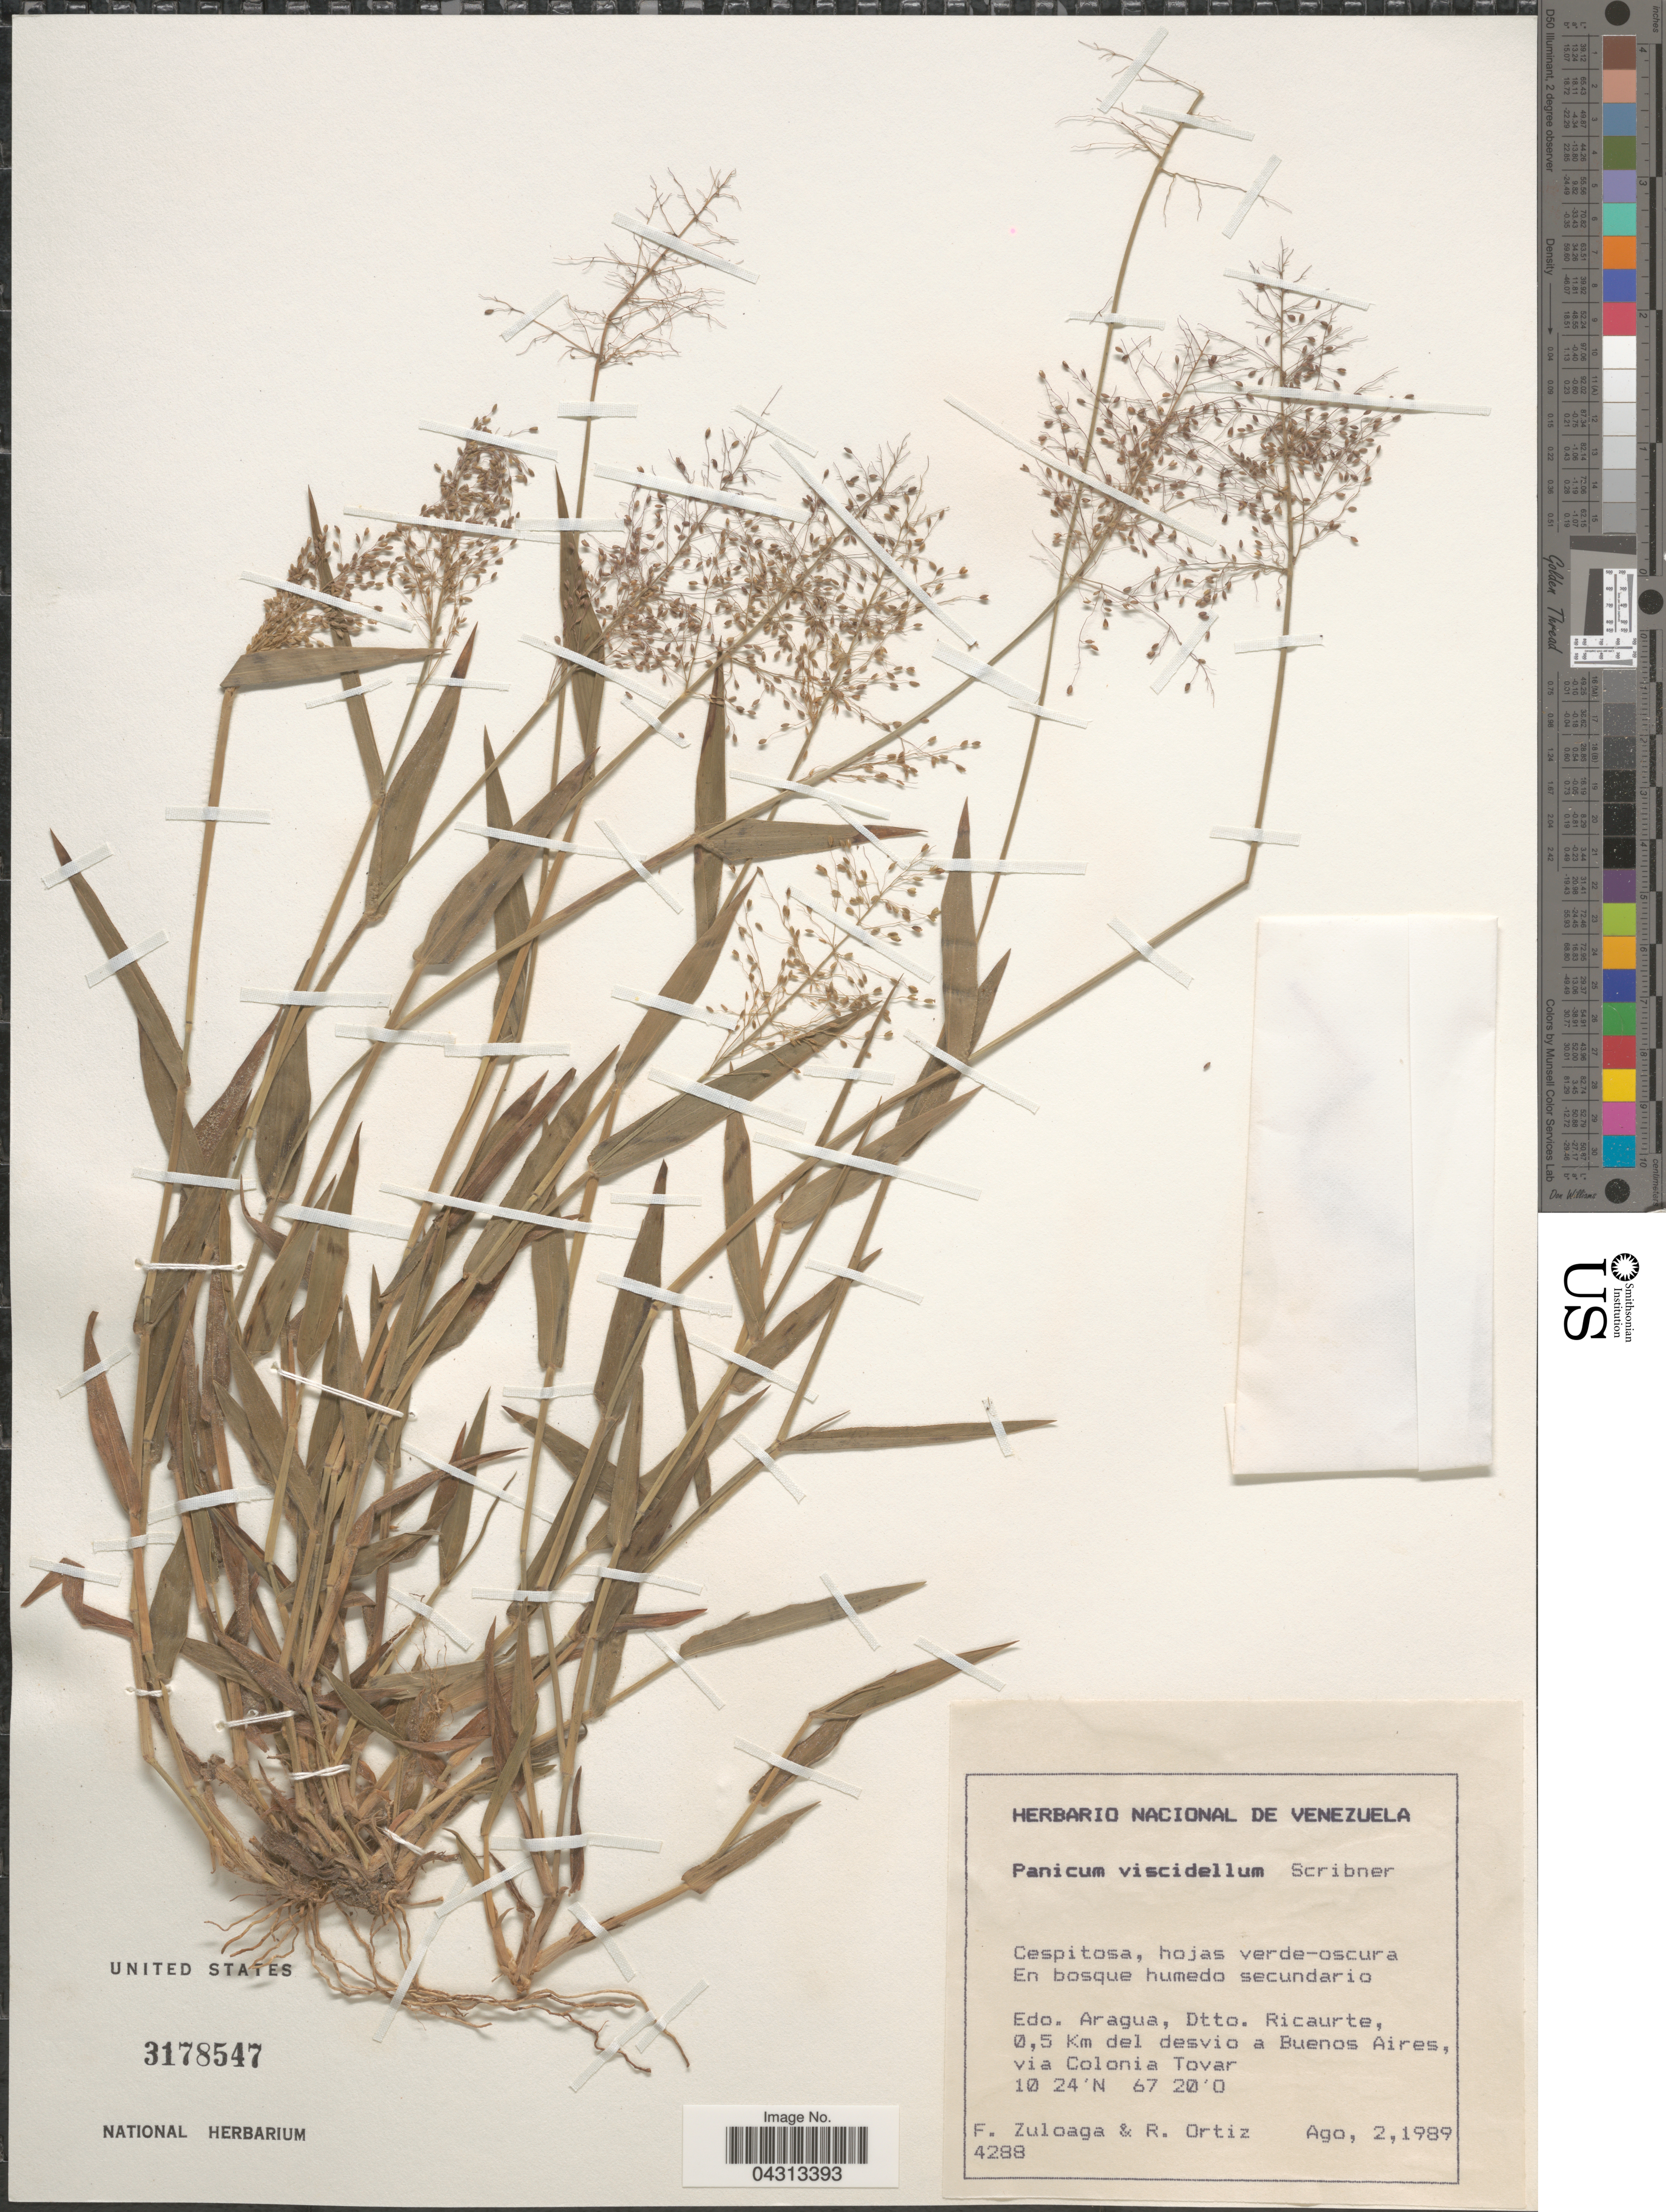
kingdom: Plantae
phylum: Tracheophyta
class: Liliopsida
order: Poales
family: Poaceae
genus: Dichanthelium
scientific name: Dichanthelium viscidellum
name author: (Scribn.) Gould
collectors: F. Zuloaga & R. Ortiz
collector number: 4288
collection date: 1989-08-02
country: Venezuela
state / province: Aragua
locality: Dtto. Ricaurte, 0.5 Km del desvio a Buenos Aires, via Colonia Tovar.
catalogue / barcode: US 3178547